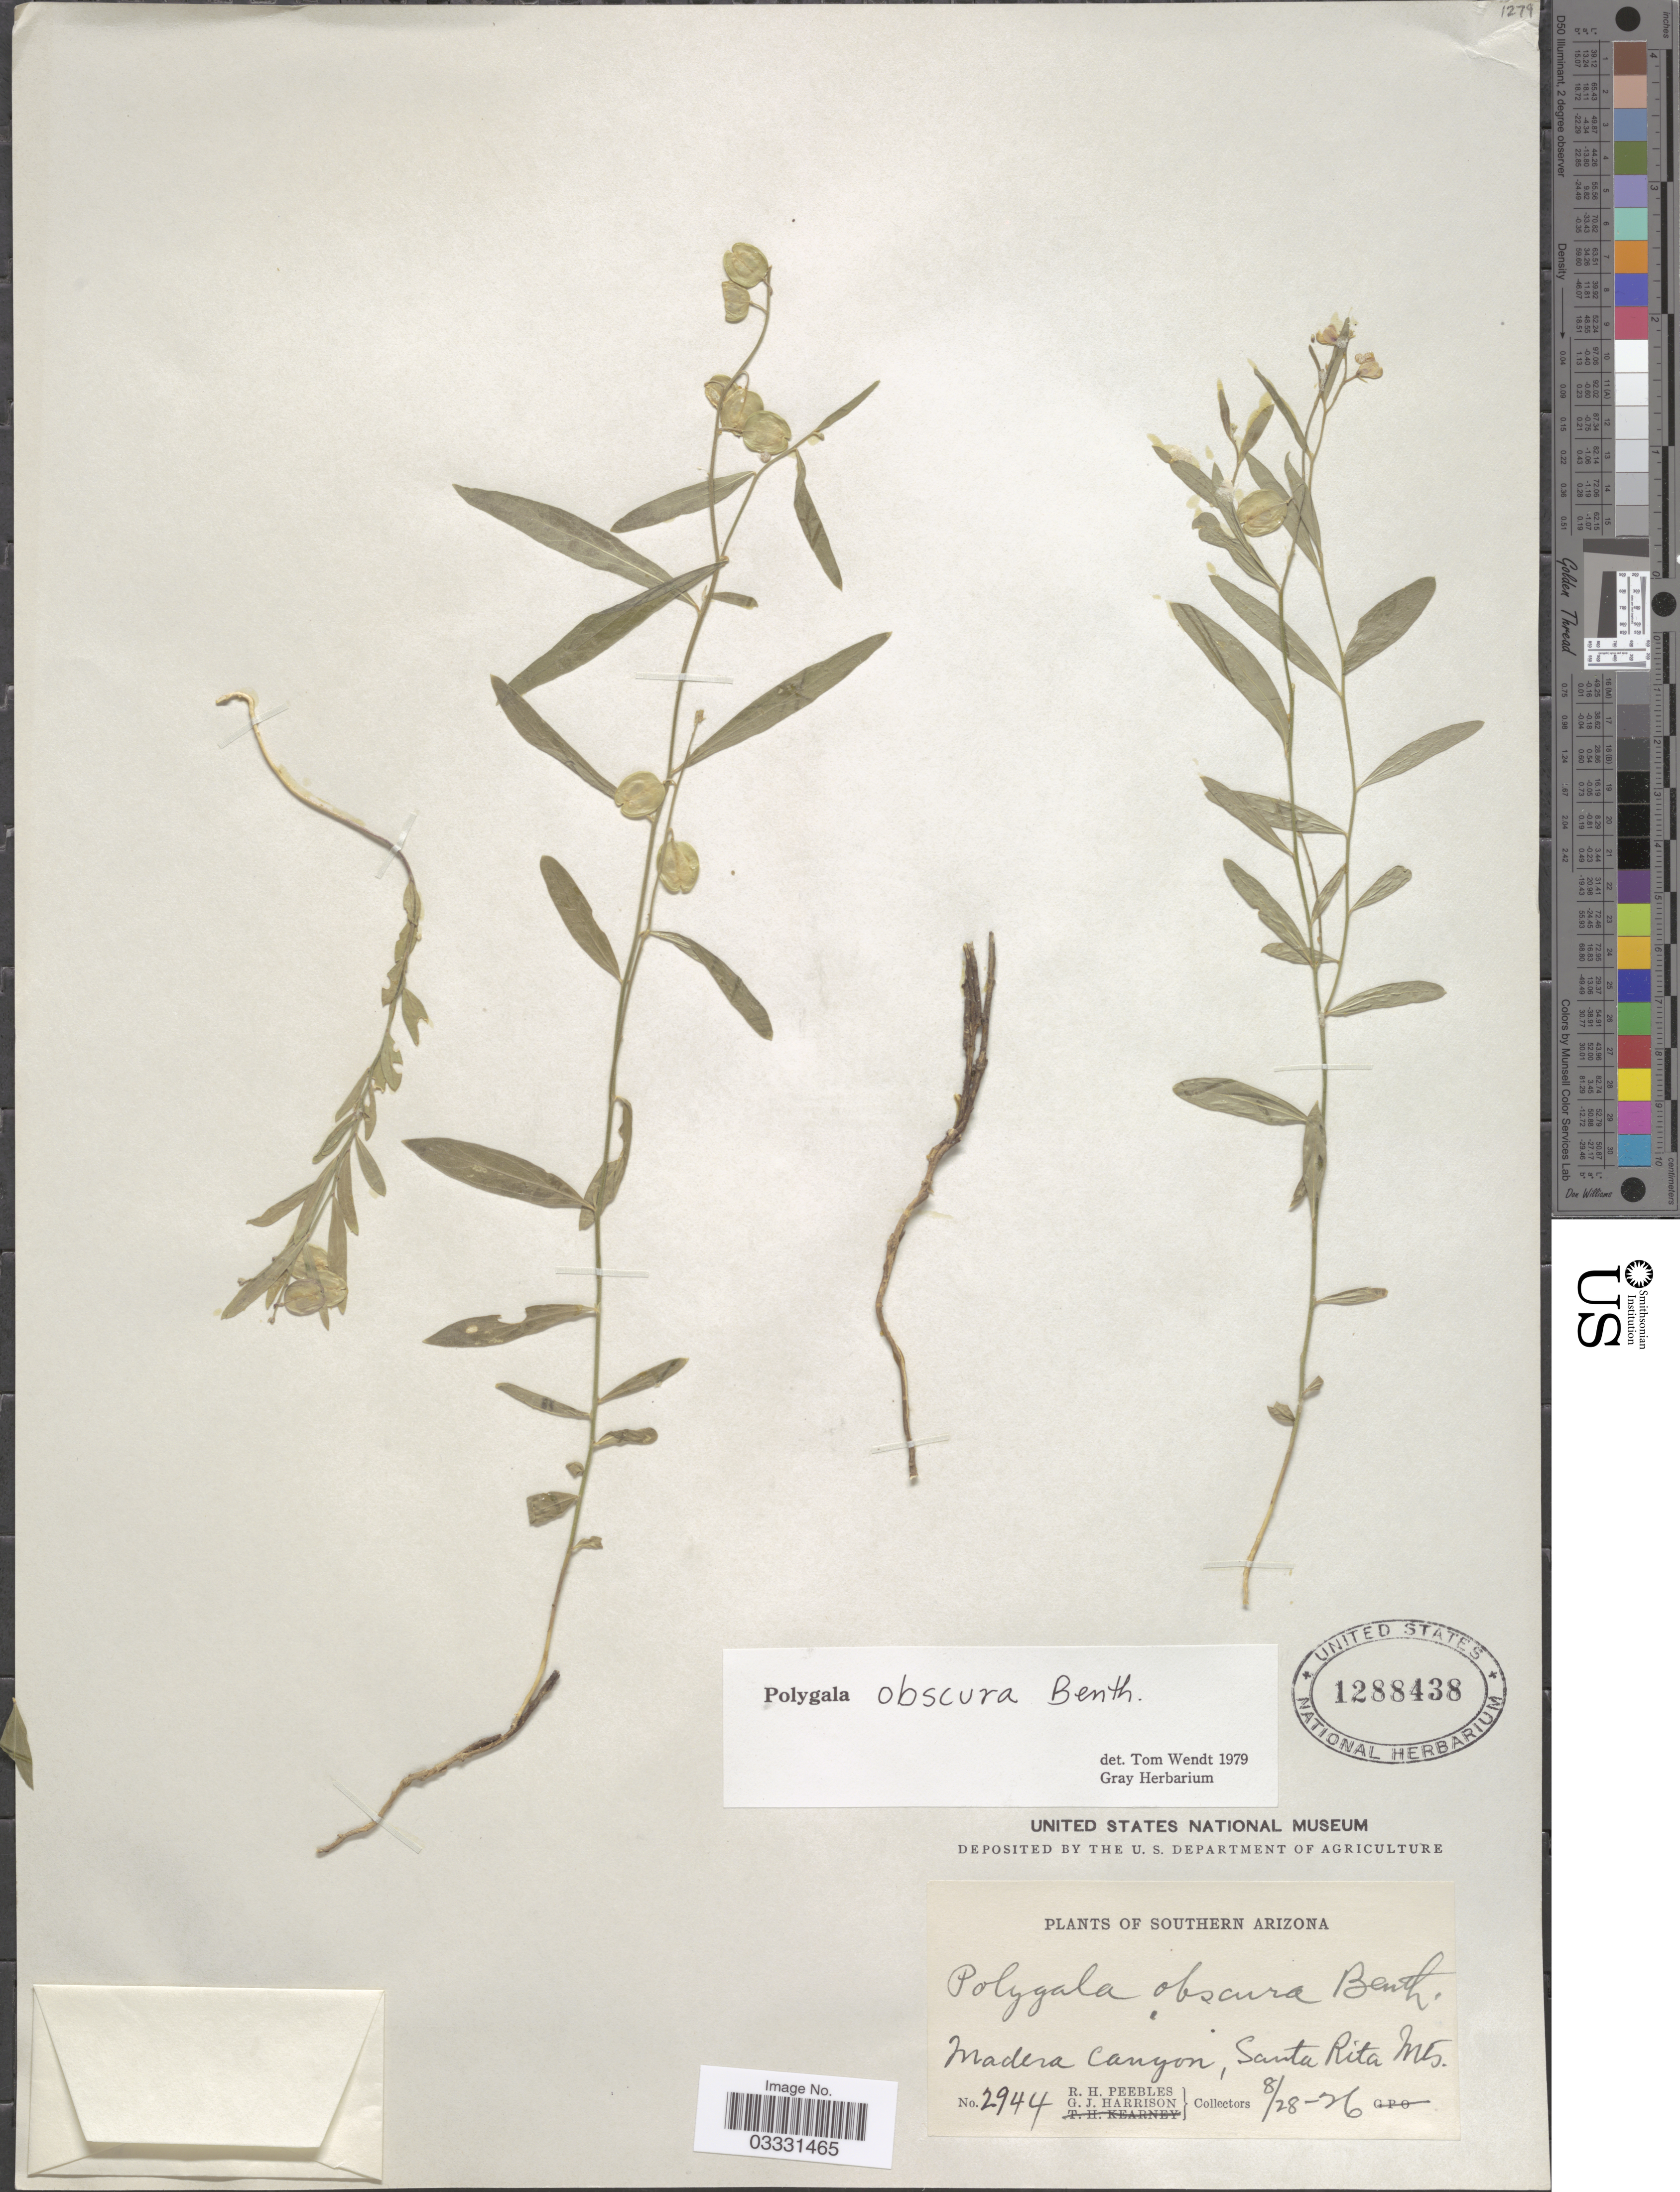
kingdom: Plantae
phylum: Tracheophyta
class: Magnoliopsida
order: Fabales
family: Polygalaceae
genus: Hebecarpa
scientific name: Hebecarpa obscura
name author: (Benth.) J.R. Abbott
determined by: Strong, Mark T., (BOT), Smithsonian Institution - National Museum of Natural History (UNITED STATES)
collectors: R. H. Peebles & G. J. Harrison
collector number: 2944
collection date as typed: Transcribed d/m/y: 28/8/26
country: United States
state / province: Arizona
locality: Southern Arizona. Madera Canyon, Santa Rita Mts.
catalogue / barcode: US 1288438